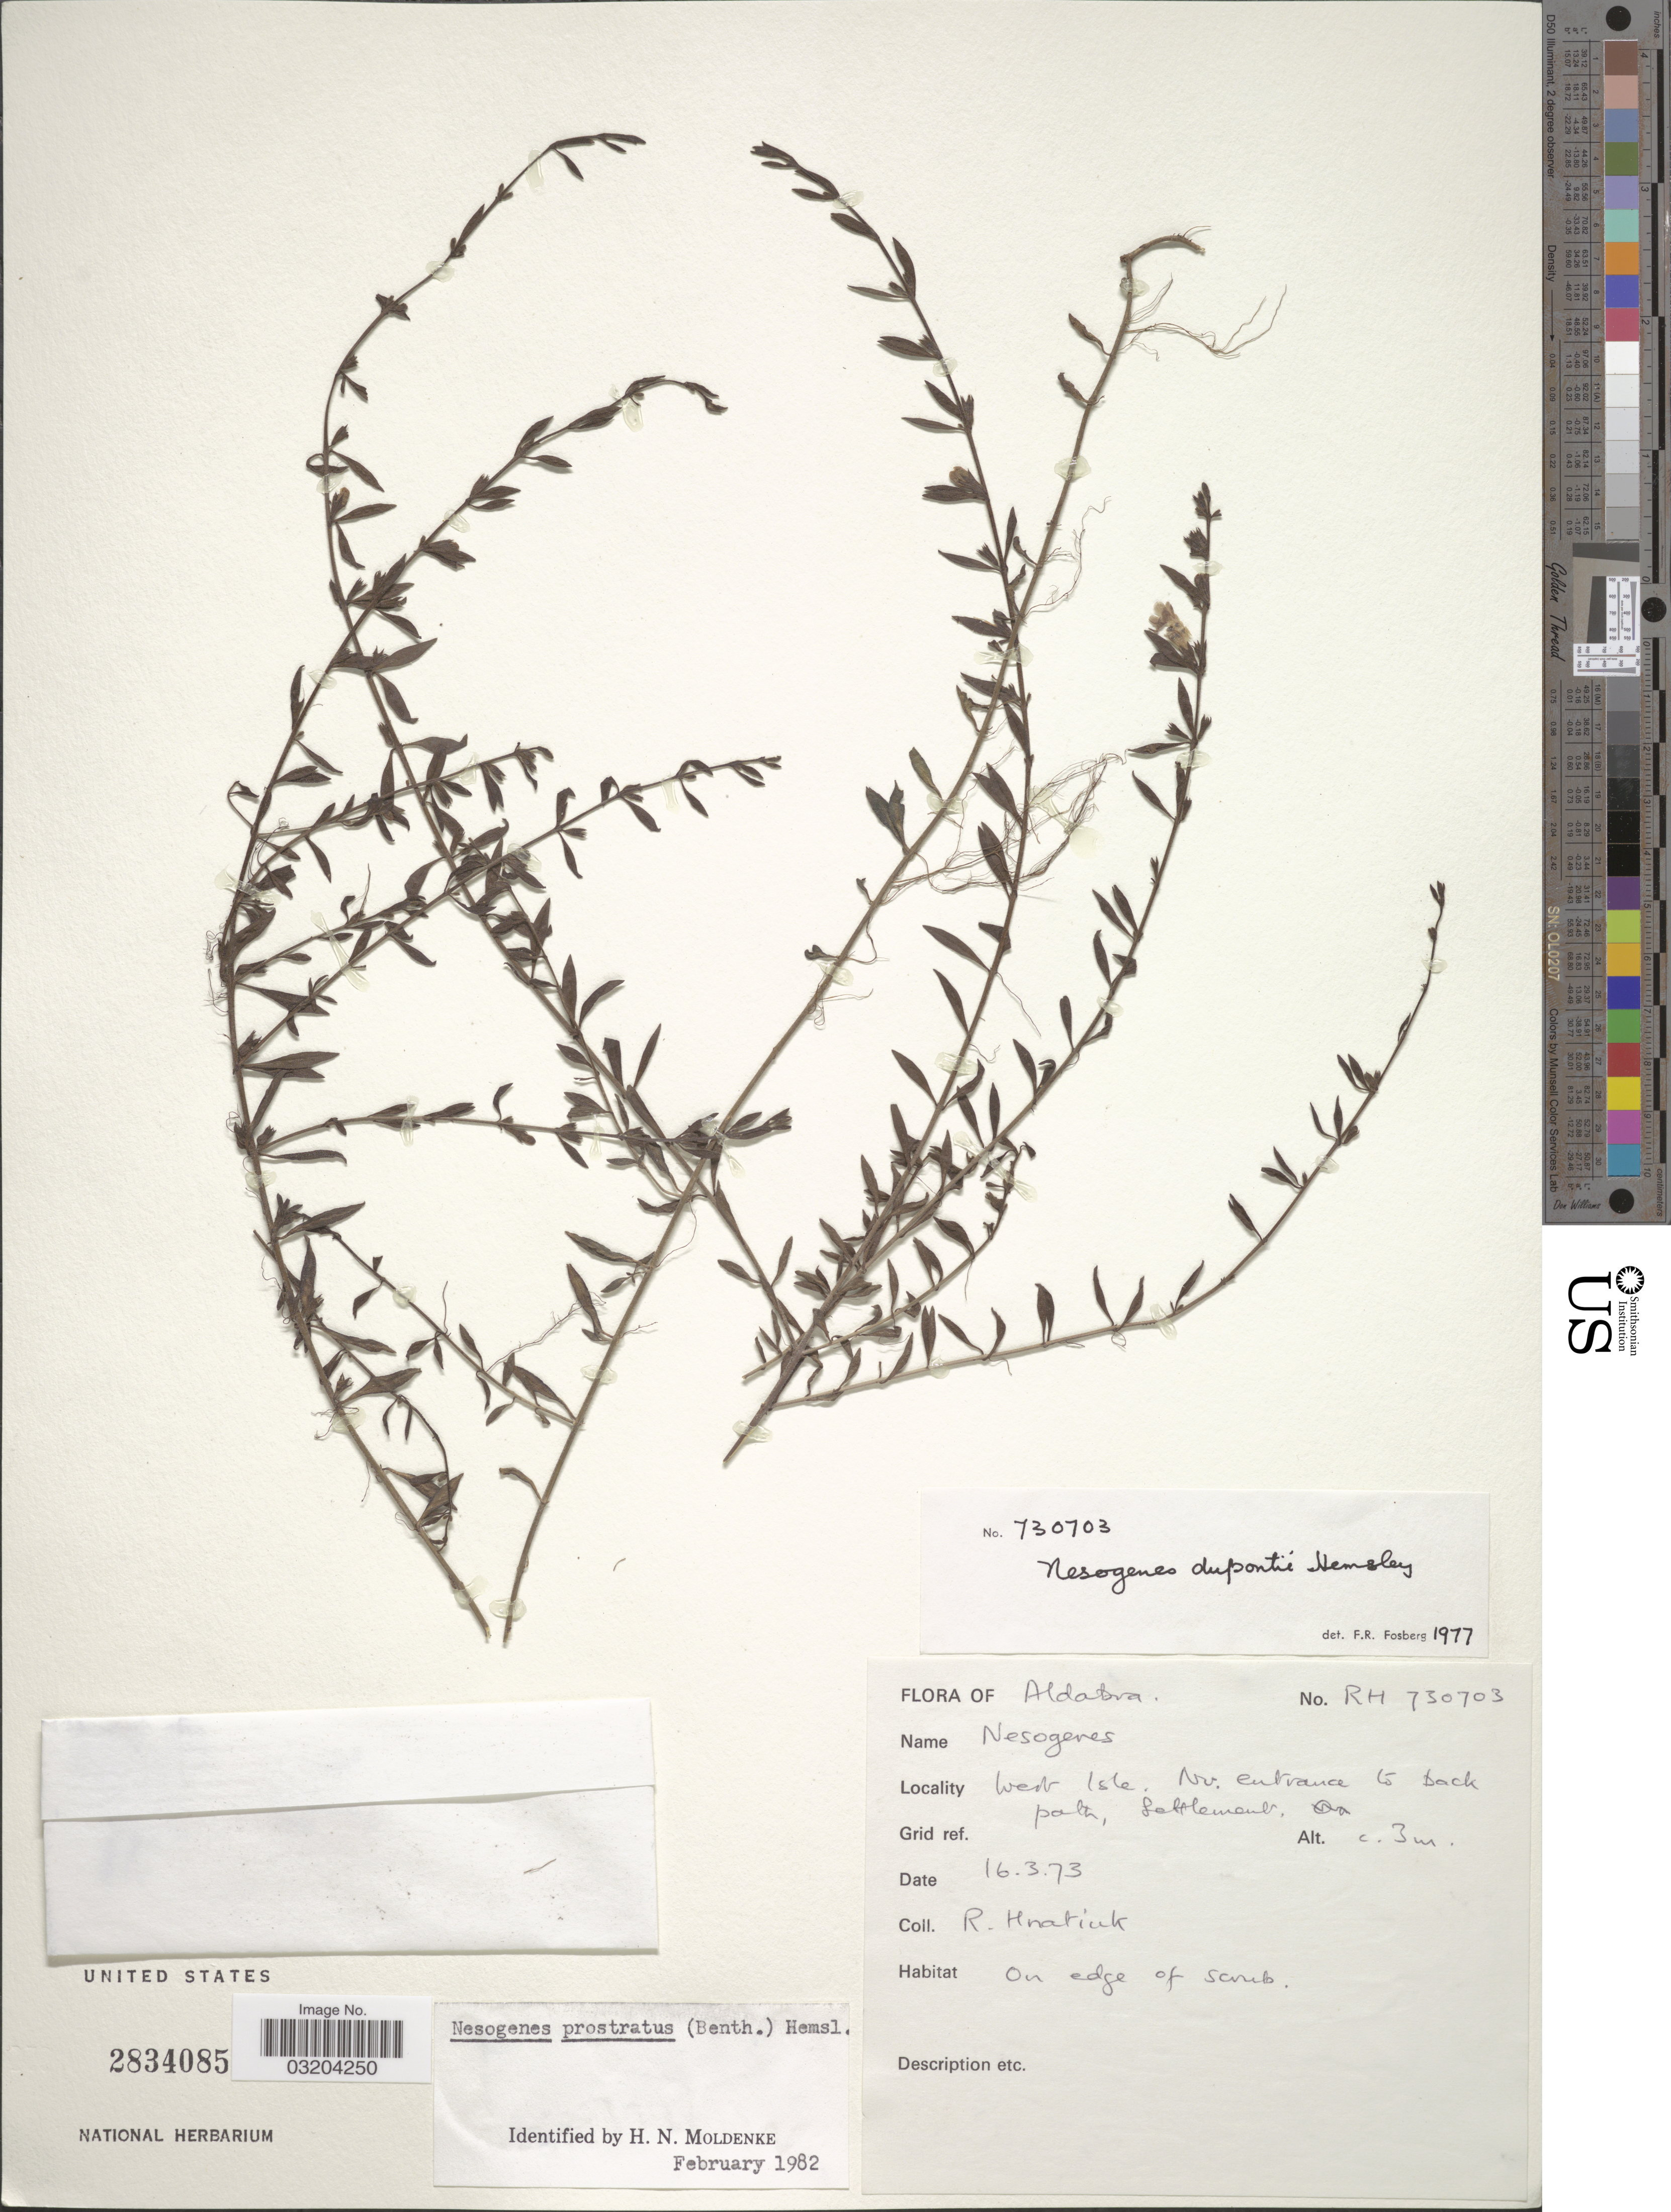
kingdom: Plantae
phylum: Tracheophyta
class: Magnoliopsida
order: Lamiales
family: Orobanchaceae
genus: Nesogenes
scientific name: Nesogenes prostrata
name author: (Benth.) Hemsl.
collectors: R. Hnatiuk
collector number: RH730703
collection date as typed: Transcribed d/m/y: 16/3/73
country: Seychelles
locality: Aldabra. West Isle. No. entrance to back path, Settlement.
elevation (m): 3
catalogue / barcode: US 2834085